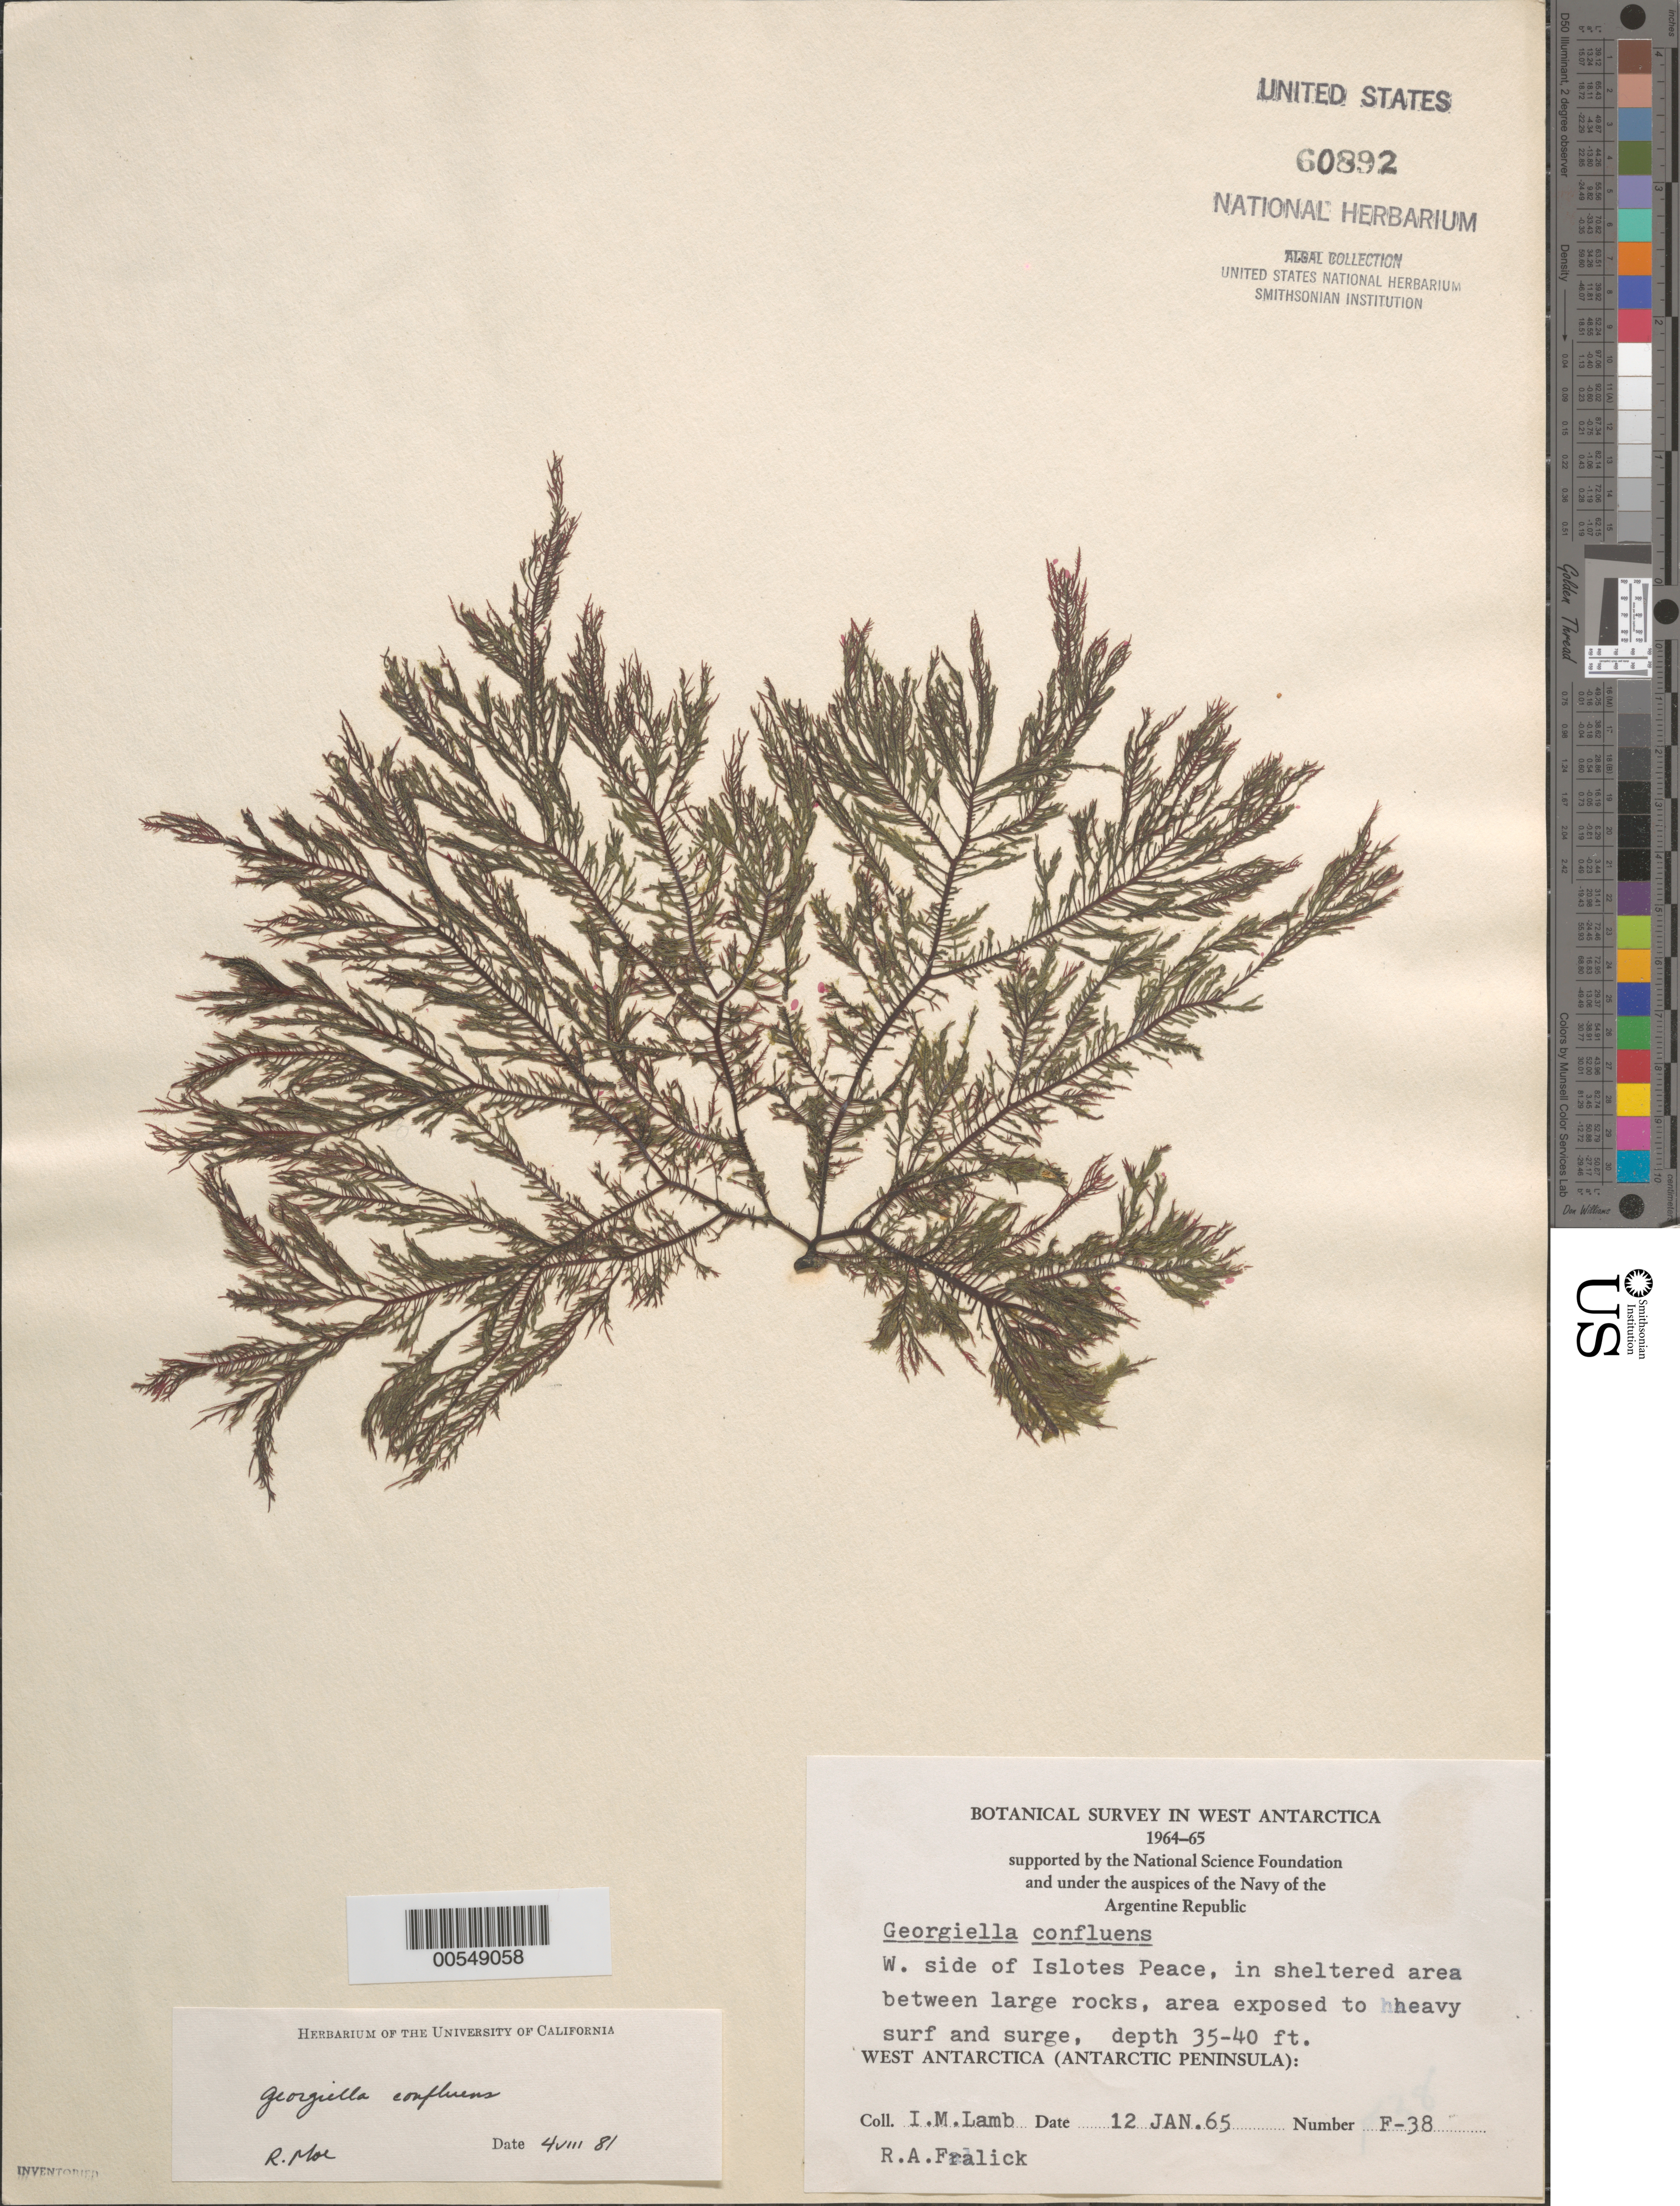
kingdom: Plantae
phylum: Rhodophyta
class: Florideophyceae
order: Ceramiales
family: Wrangeliaceae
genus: Georgiella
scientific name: Georgiella confluens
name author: (Reinsch) Kylin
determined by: Moe, R. L.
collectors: I. M. Lamb & R. Fralick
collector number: F-38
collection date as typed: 12 Jan 1965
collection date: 1965-01-12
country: Antarctica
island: Islotes Place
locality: Off Eta Island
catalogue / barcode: US 60892